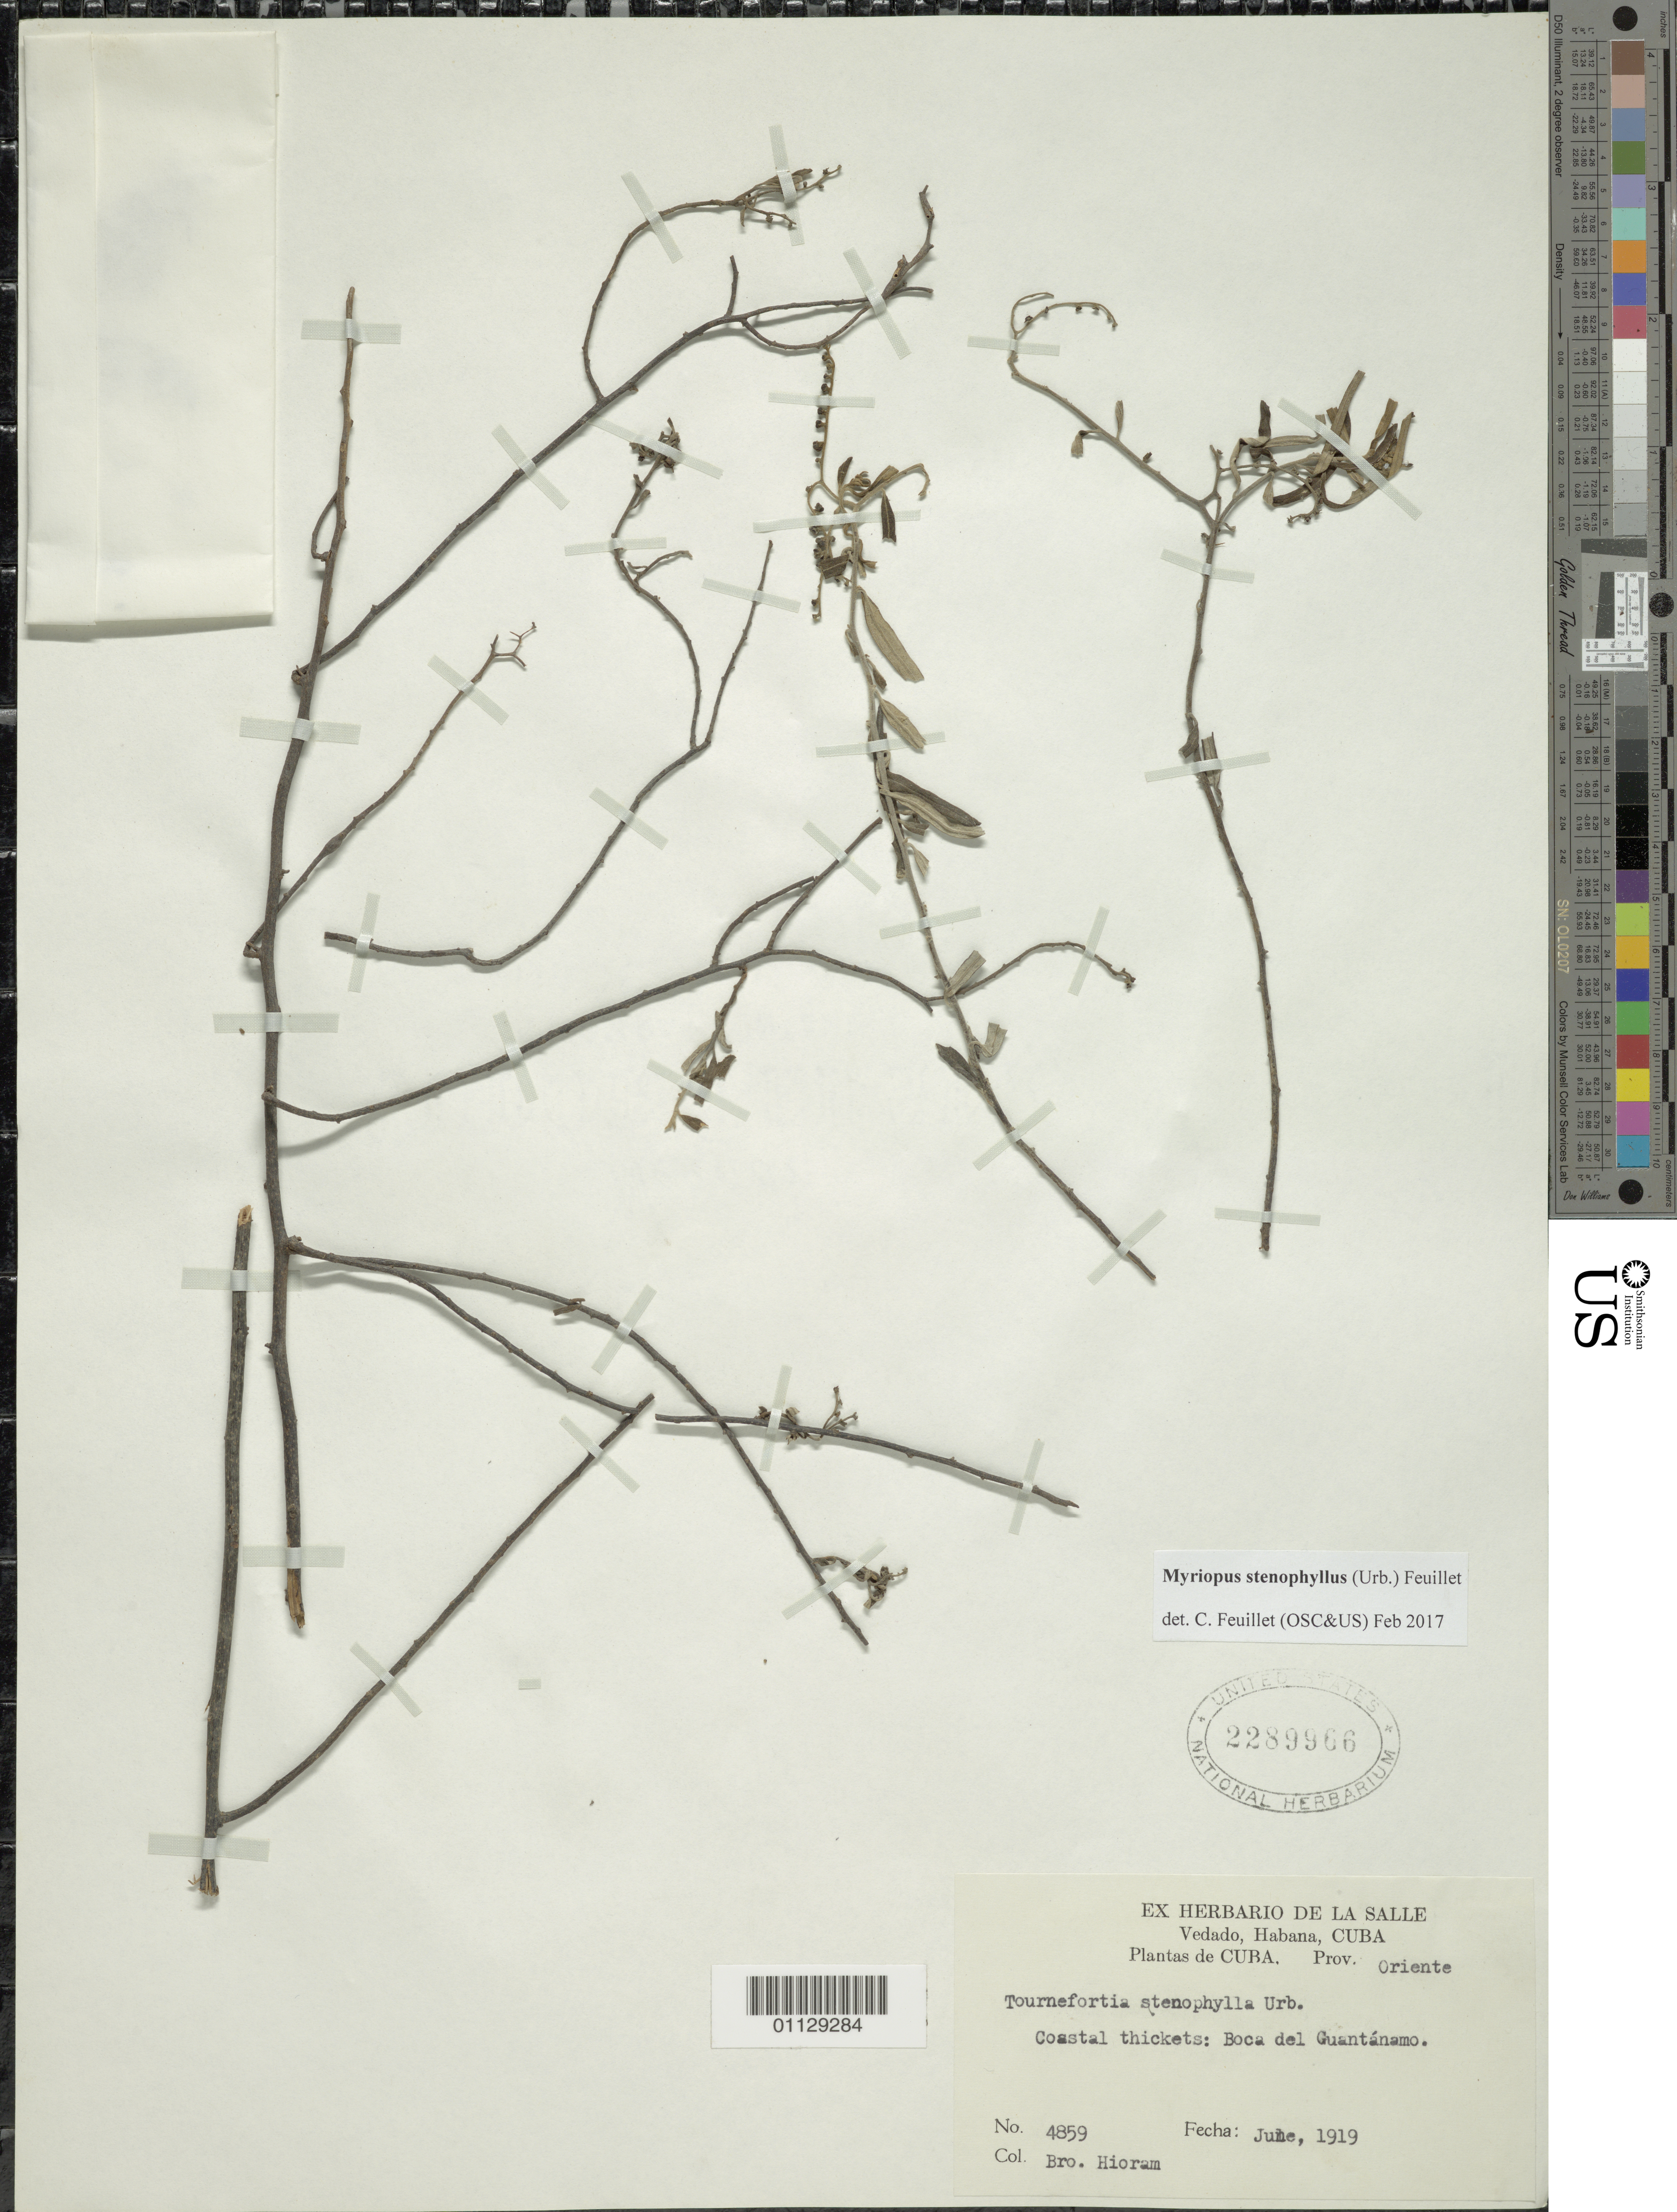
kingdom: Plantae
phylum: Tracheophyta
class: Magnoliopsida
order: Boraginales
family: Heliotropiaceae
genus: Myriopus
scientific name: Myriopus stenophyllus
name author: (Urb.) Feuillet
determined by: Feuillet, C.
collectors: Bro. Hioram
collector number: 4859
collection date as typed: Jun 1919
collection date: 1919-06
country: Cuba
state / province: La Habana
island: Cuba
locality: Boca del Guantanamo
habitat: Coastal thickets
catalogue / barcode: US 2289966